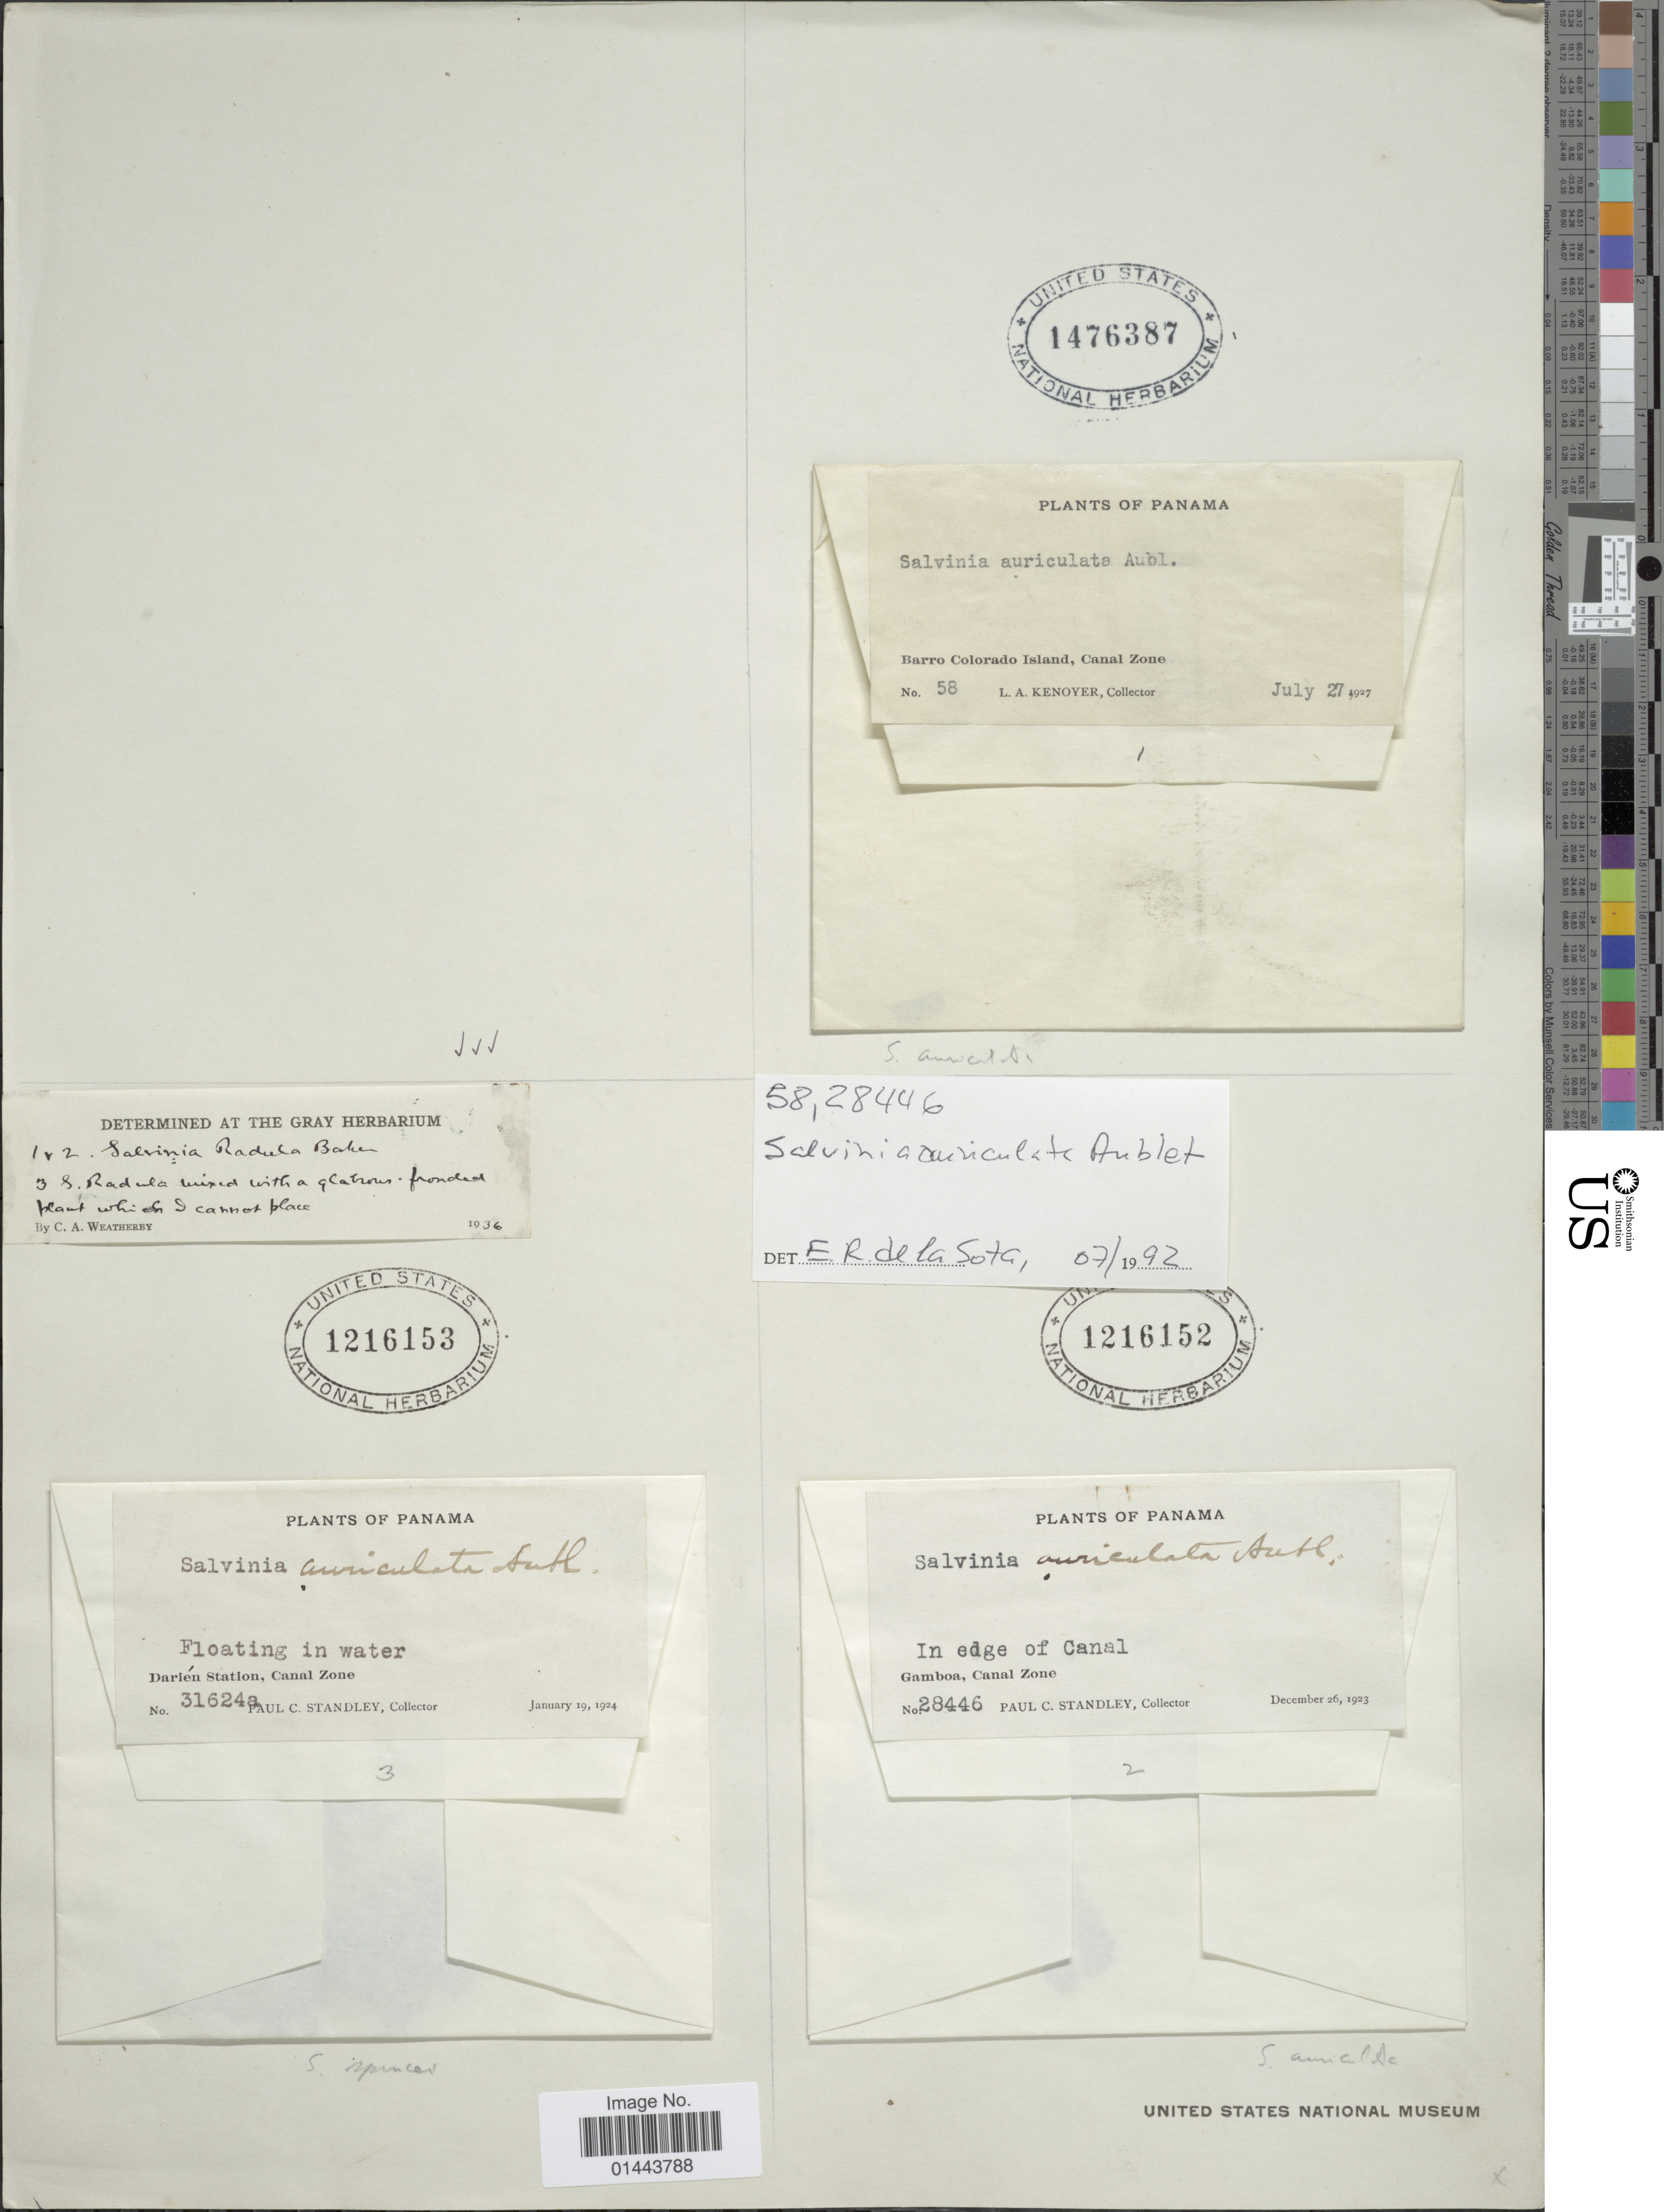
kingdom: Plantae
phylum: Tracheophyta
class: Polypodiopsida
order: Salviniales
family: Salviniaceae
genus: Salvinia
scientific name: Salvinia radula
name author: Baker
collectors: L. A. Kenoyer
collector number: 58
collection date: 1927-07-27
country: Panama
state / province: Panamá Oeste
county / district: Canal Zone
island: Barro Colorado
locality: Barro Colorado Island, Canal Zone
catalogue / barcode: US 1476387-3